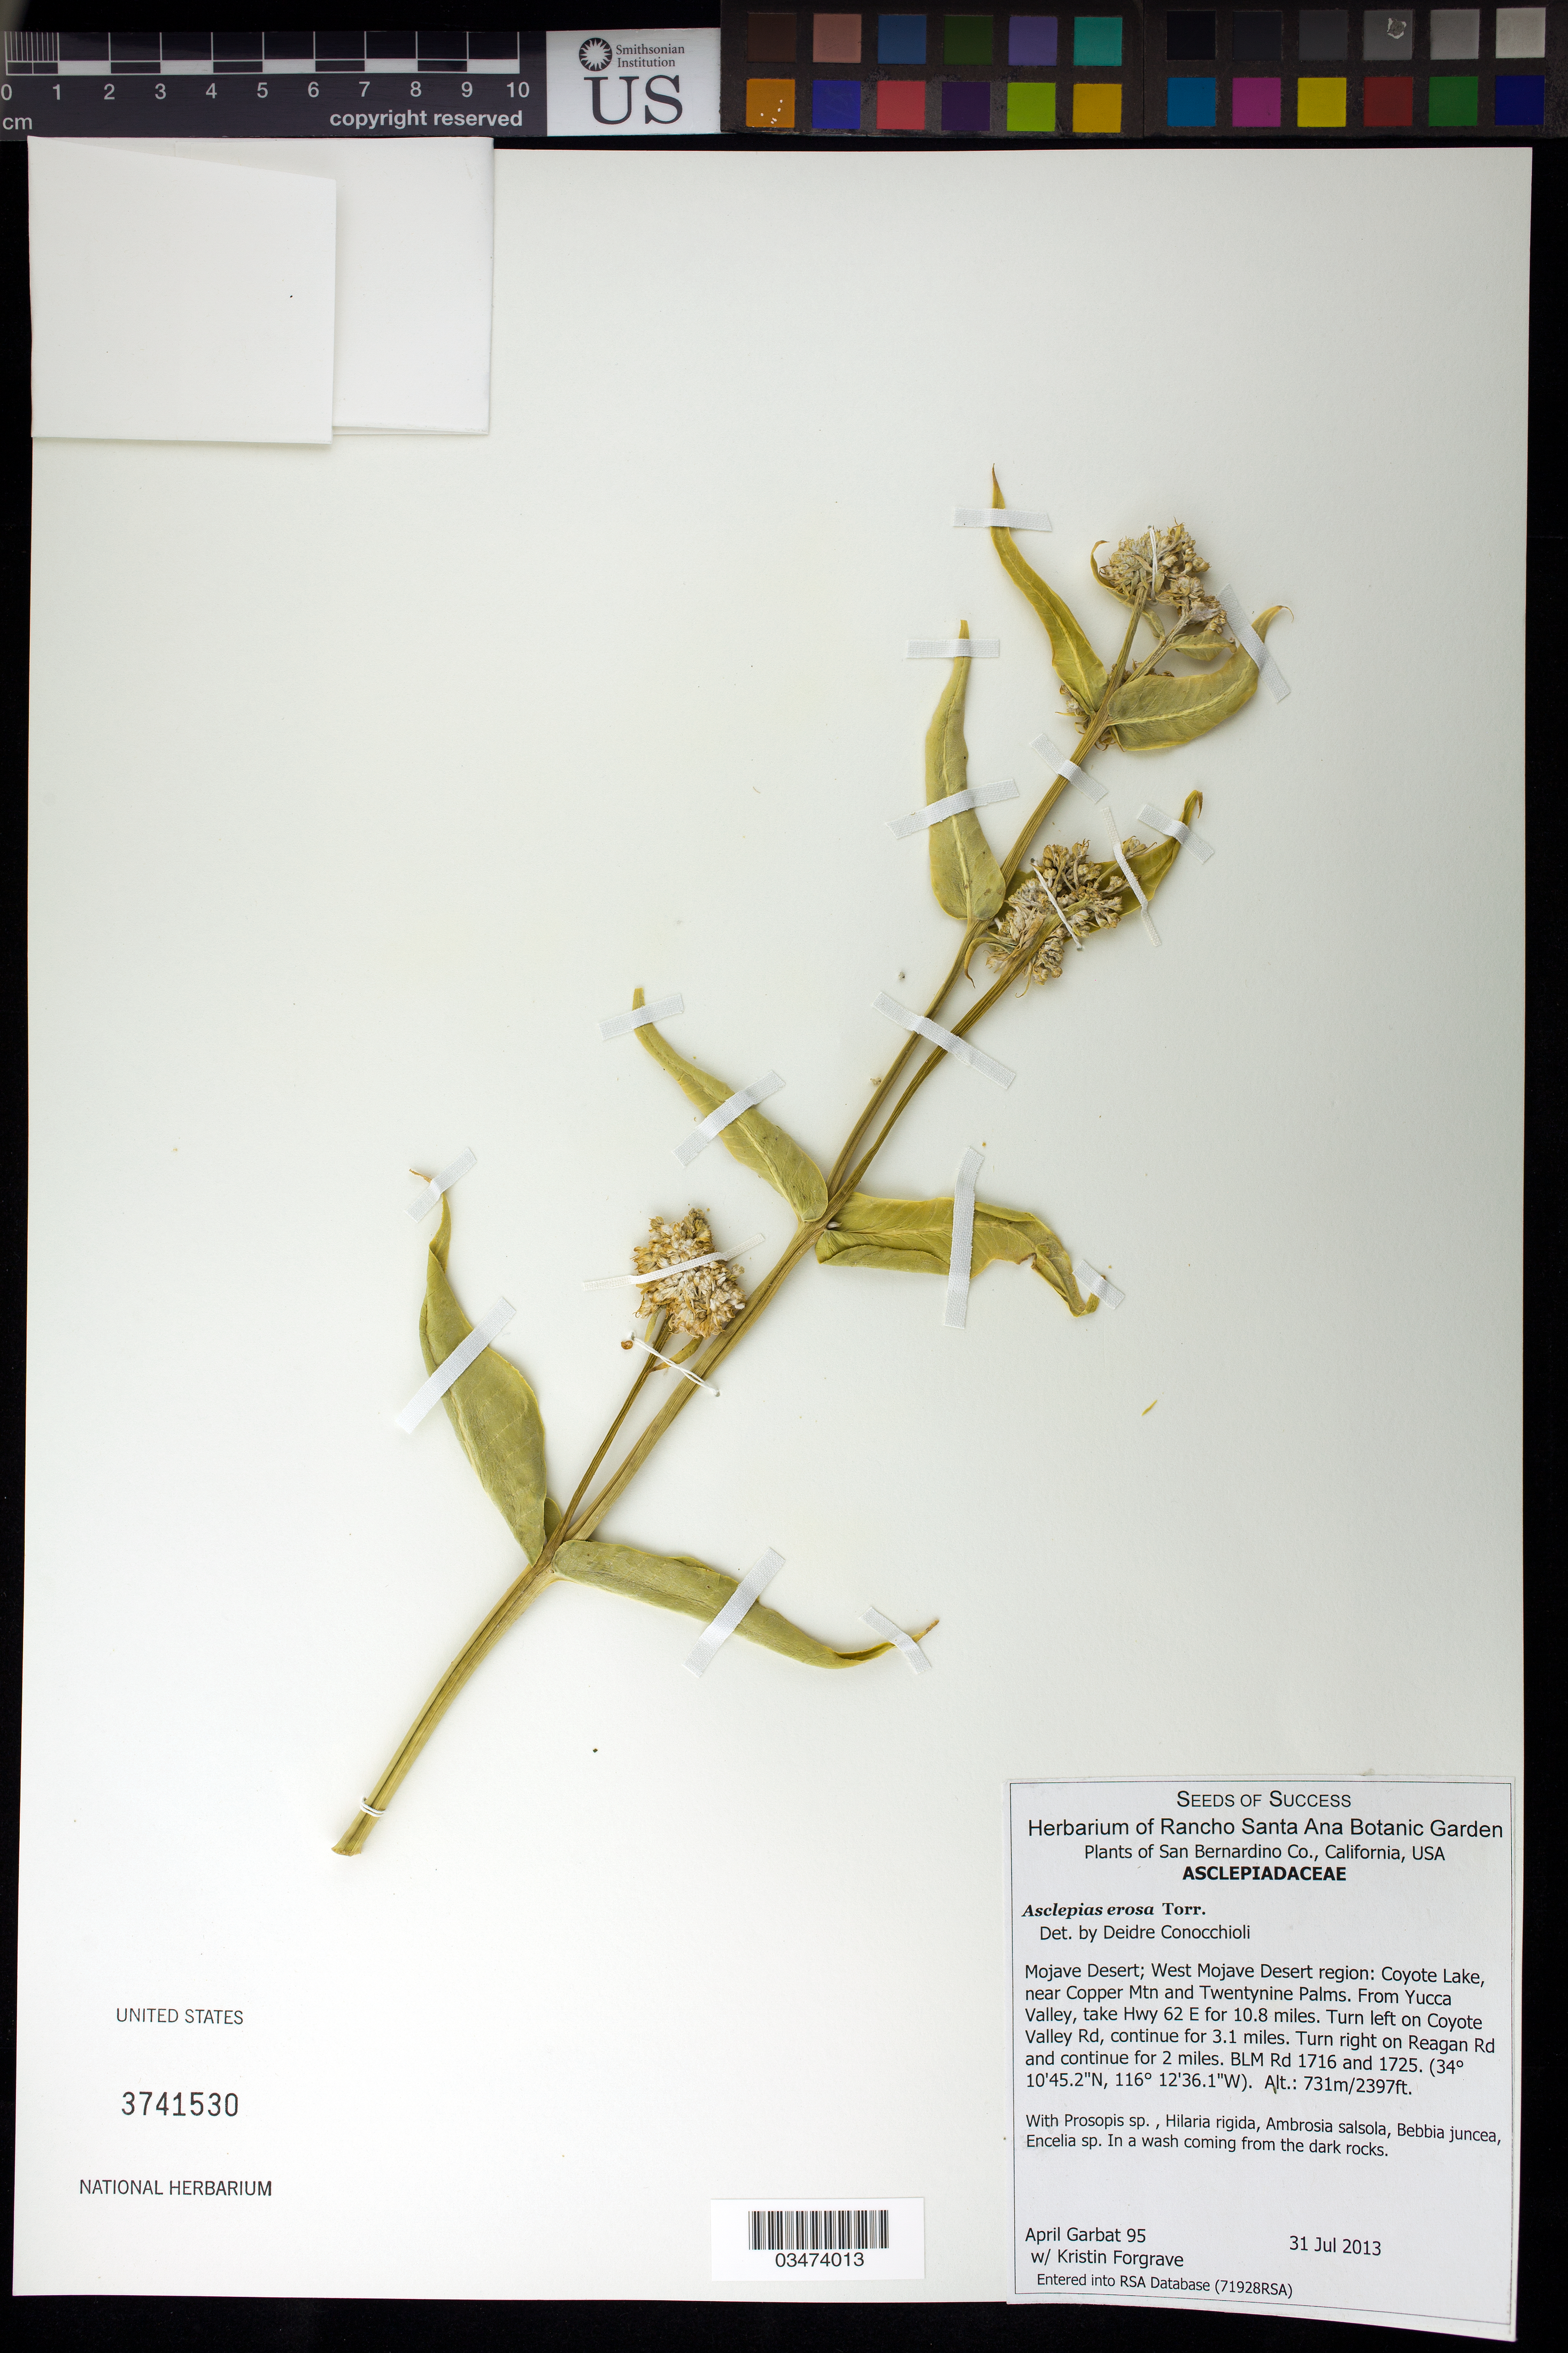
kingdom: Plantae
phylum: Tracheophyta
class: Magnoliopsida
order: Gentianales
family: Apocynaceae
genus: Asclepias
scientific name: Asclepias erosa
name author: Torr.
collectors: A. Garbat & K. Forgrave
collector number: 95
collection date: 2013-07-31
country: United States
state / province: California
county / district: San Bernardino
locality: Mojave Desert, West region, Coyote Lake, near Copper Mtn and Twentynine Palms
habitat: With Hilaria rigida, Ambrosia salosa, Bebbia juncea. In wash coming from the dark rocks.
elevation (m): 731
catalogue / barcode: US 3741530